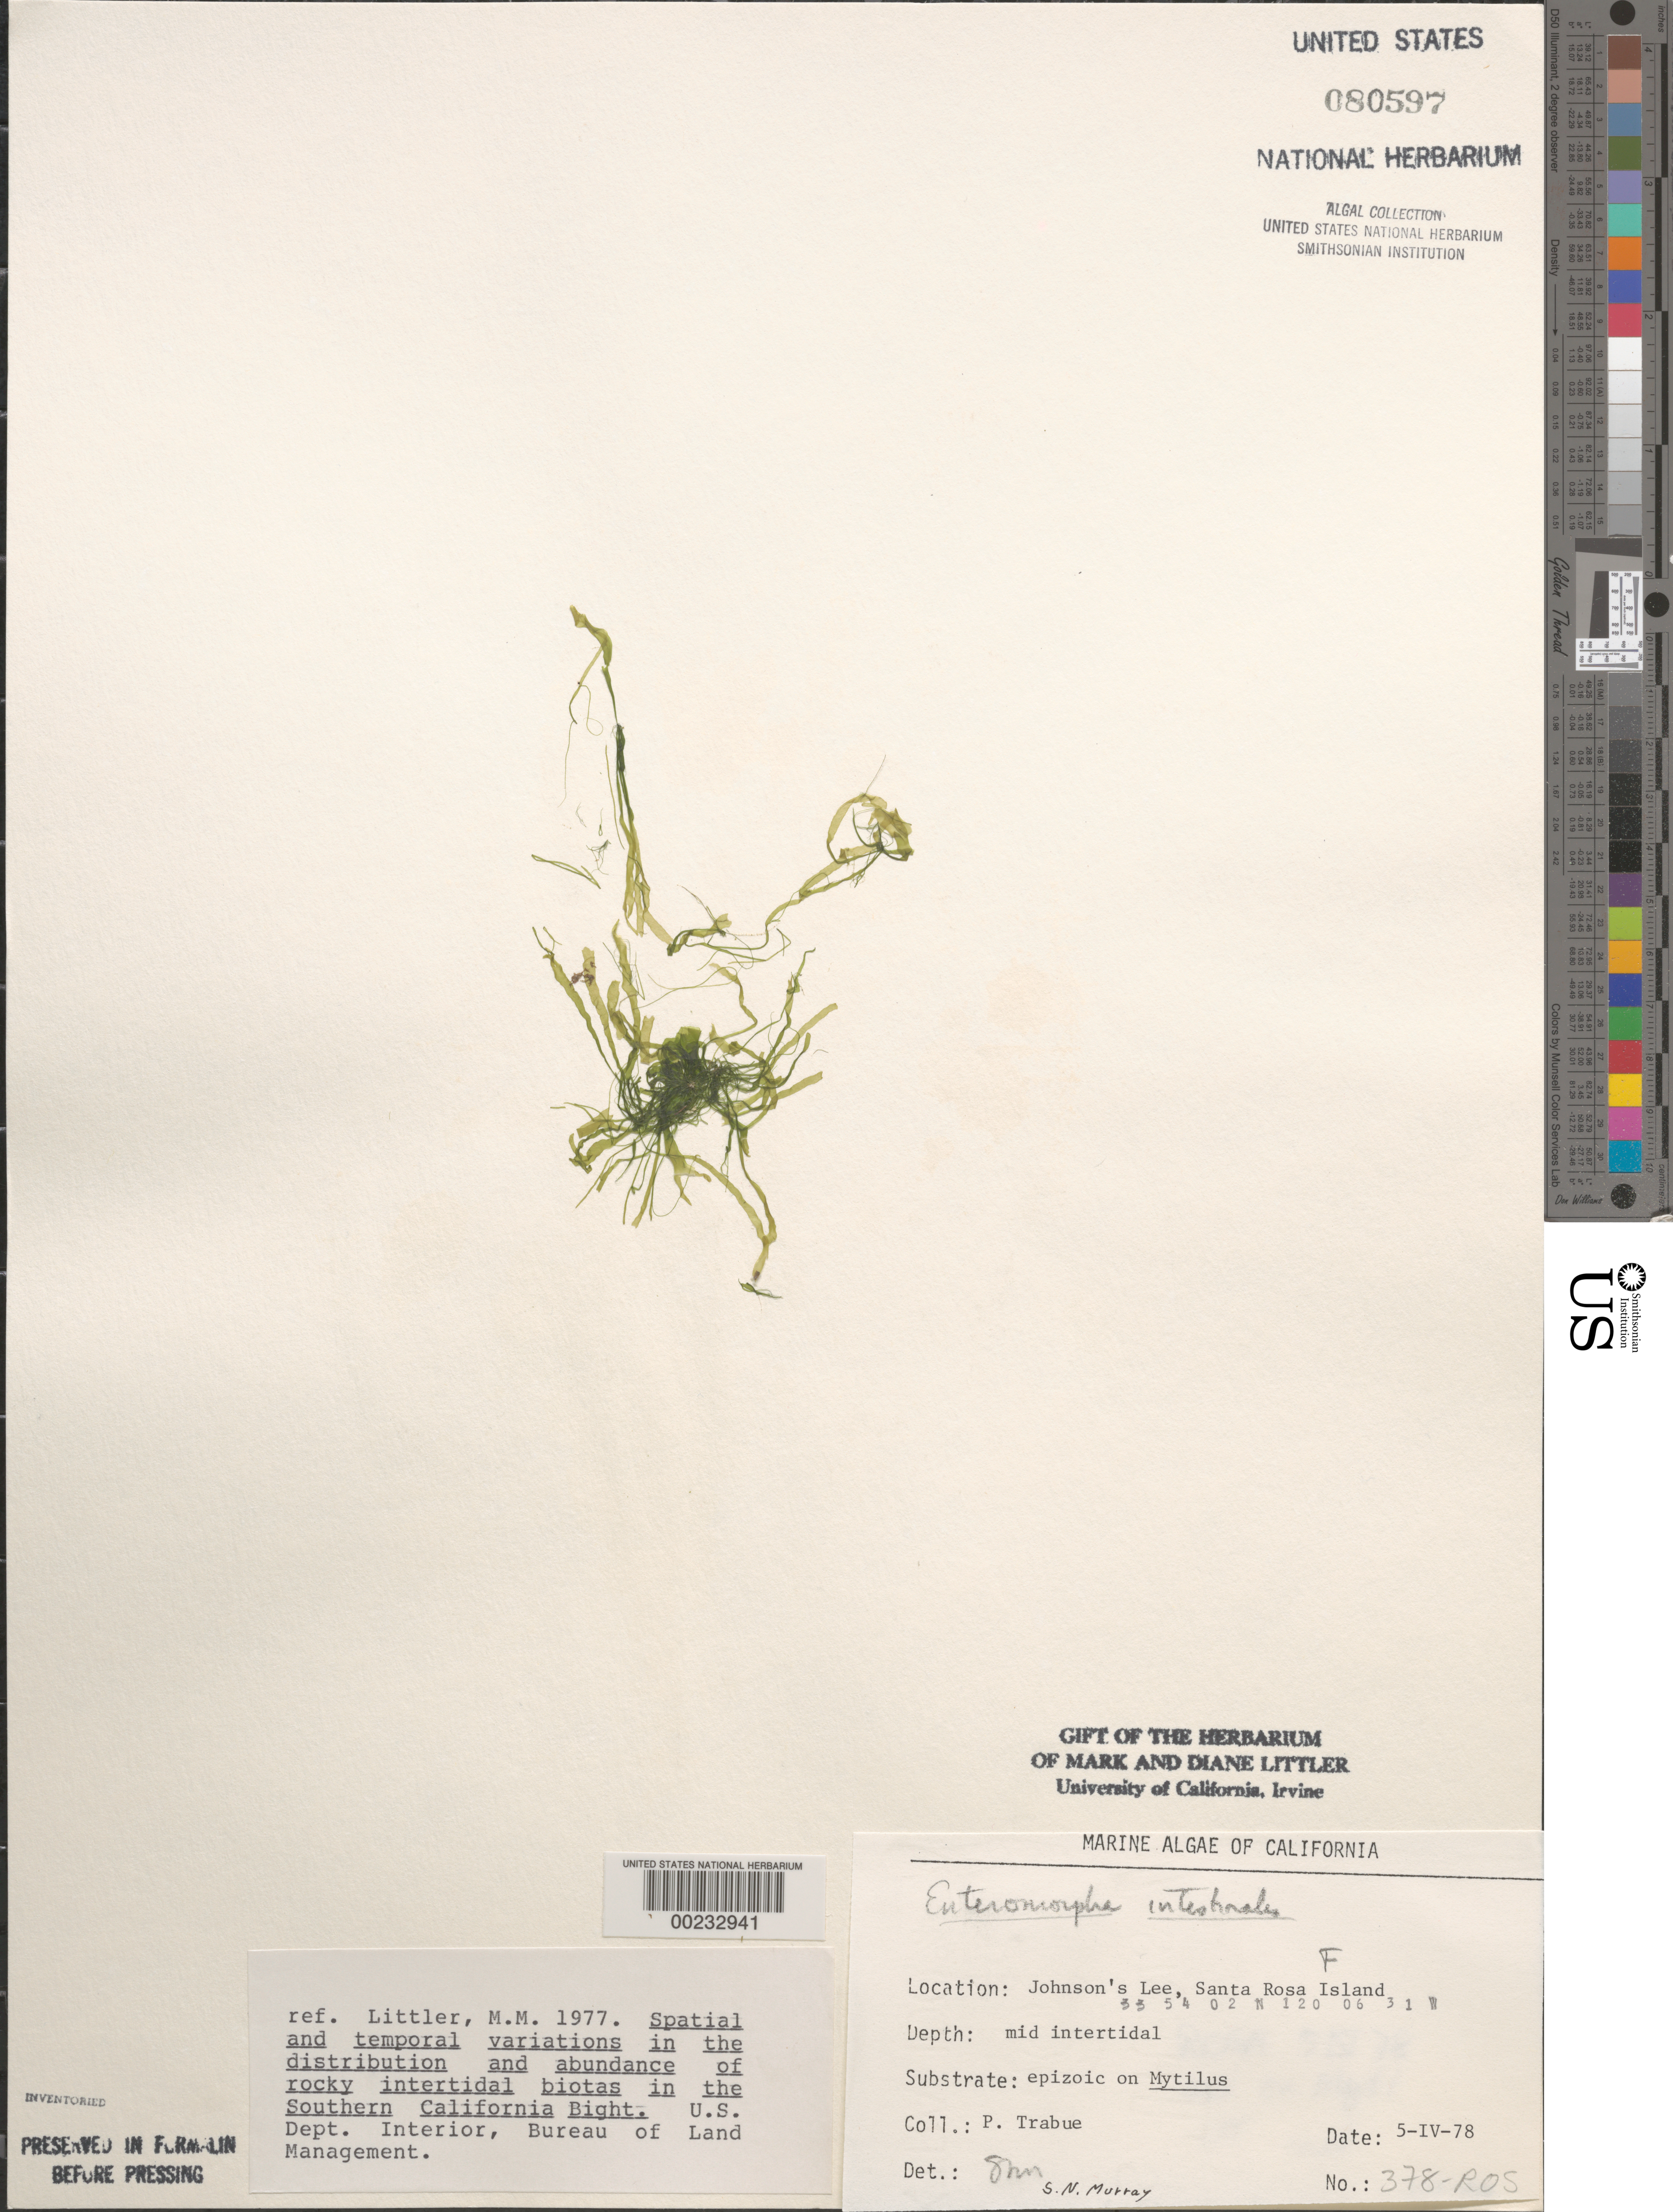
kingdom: Plantae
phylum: Chlorophyta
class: Ulvophyceae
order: Ulvales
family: Ulvaceae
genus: Ulva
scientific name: Ulva intestinalis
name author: L.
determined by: Algae name updating Project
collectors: P. J. Trabue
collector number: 378-ros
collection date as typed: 05 Apr 1978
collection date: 1978-04-05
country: United States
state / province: California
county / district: Santa Barbara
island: Santa Rosa Island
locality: Johnson's Lee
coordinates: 33 54 02 N, 120 06 31 W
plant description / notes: BLM-SOCALBIGHT Rocky Intertidal Survey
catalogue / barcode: US 80597